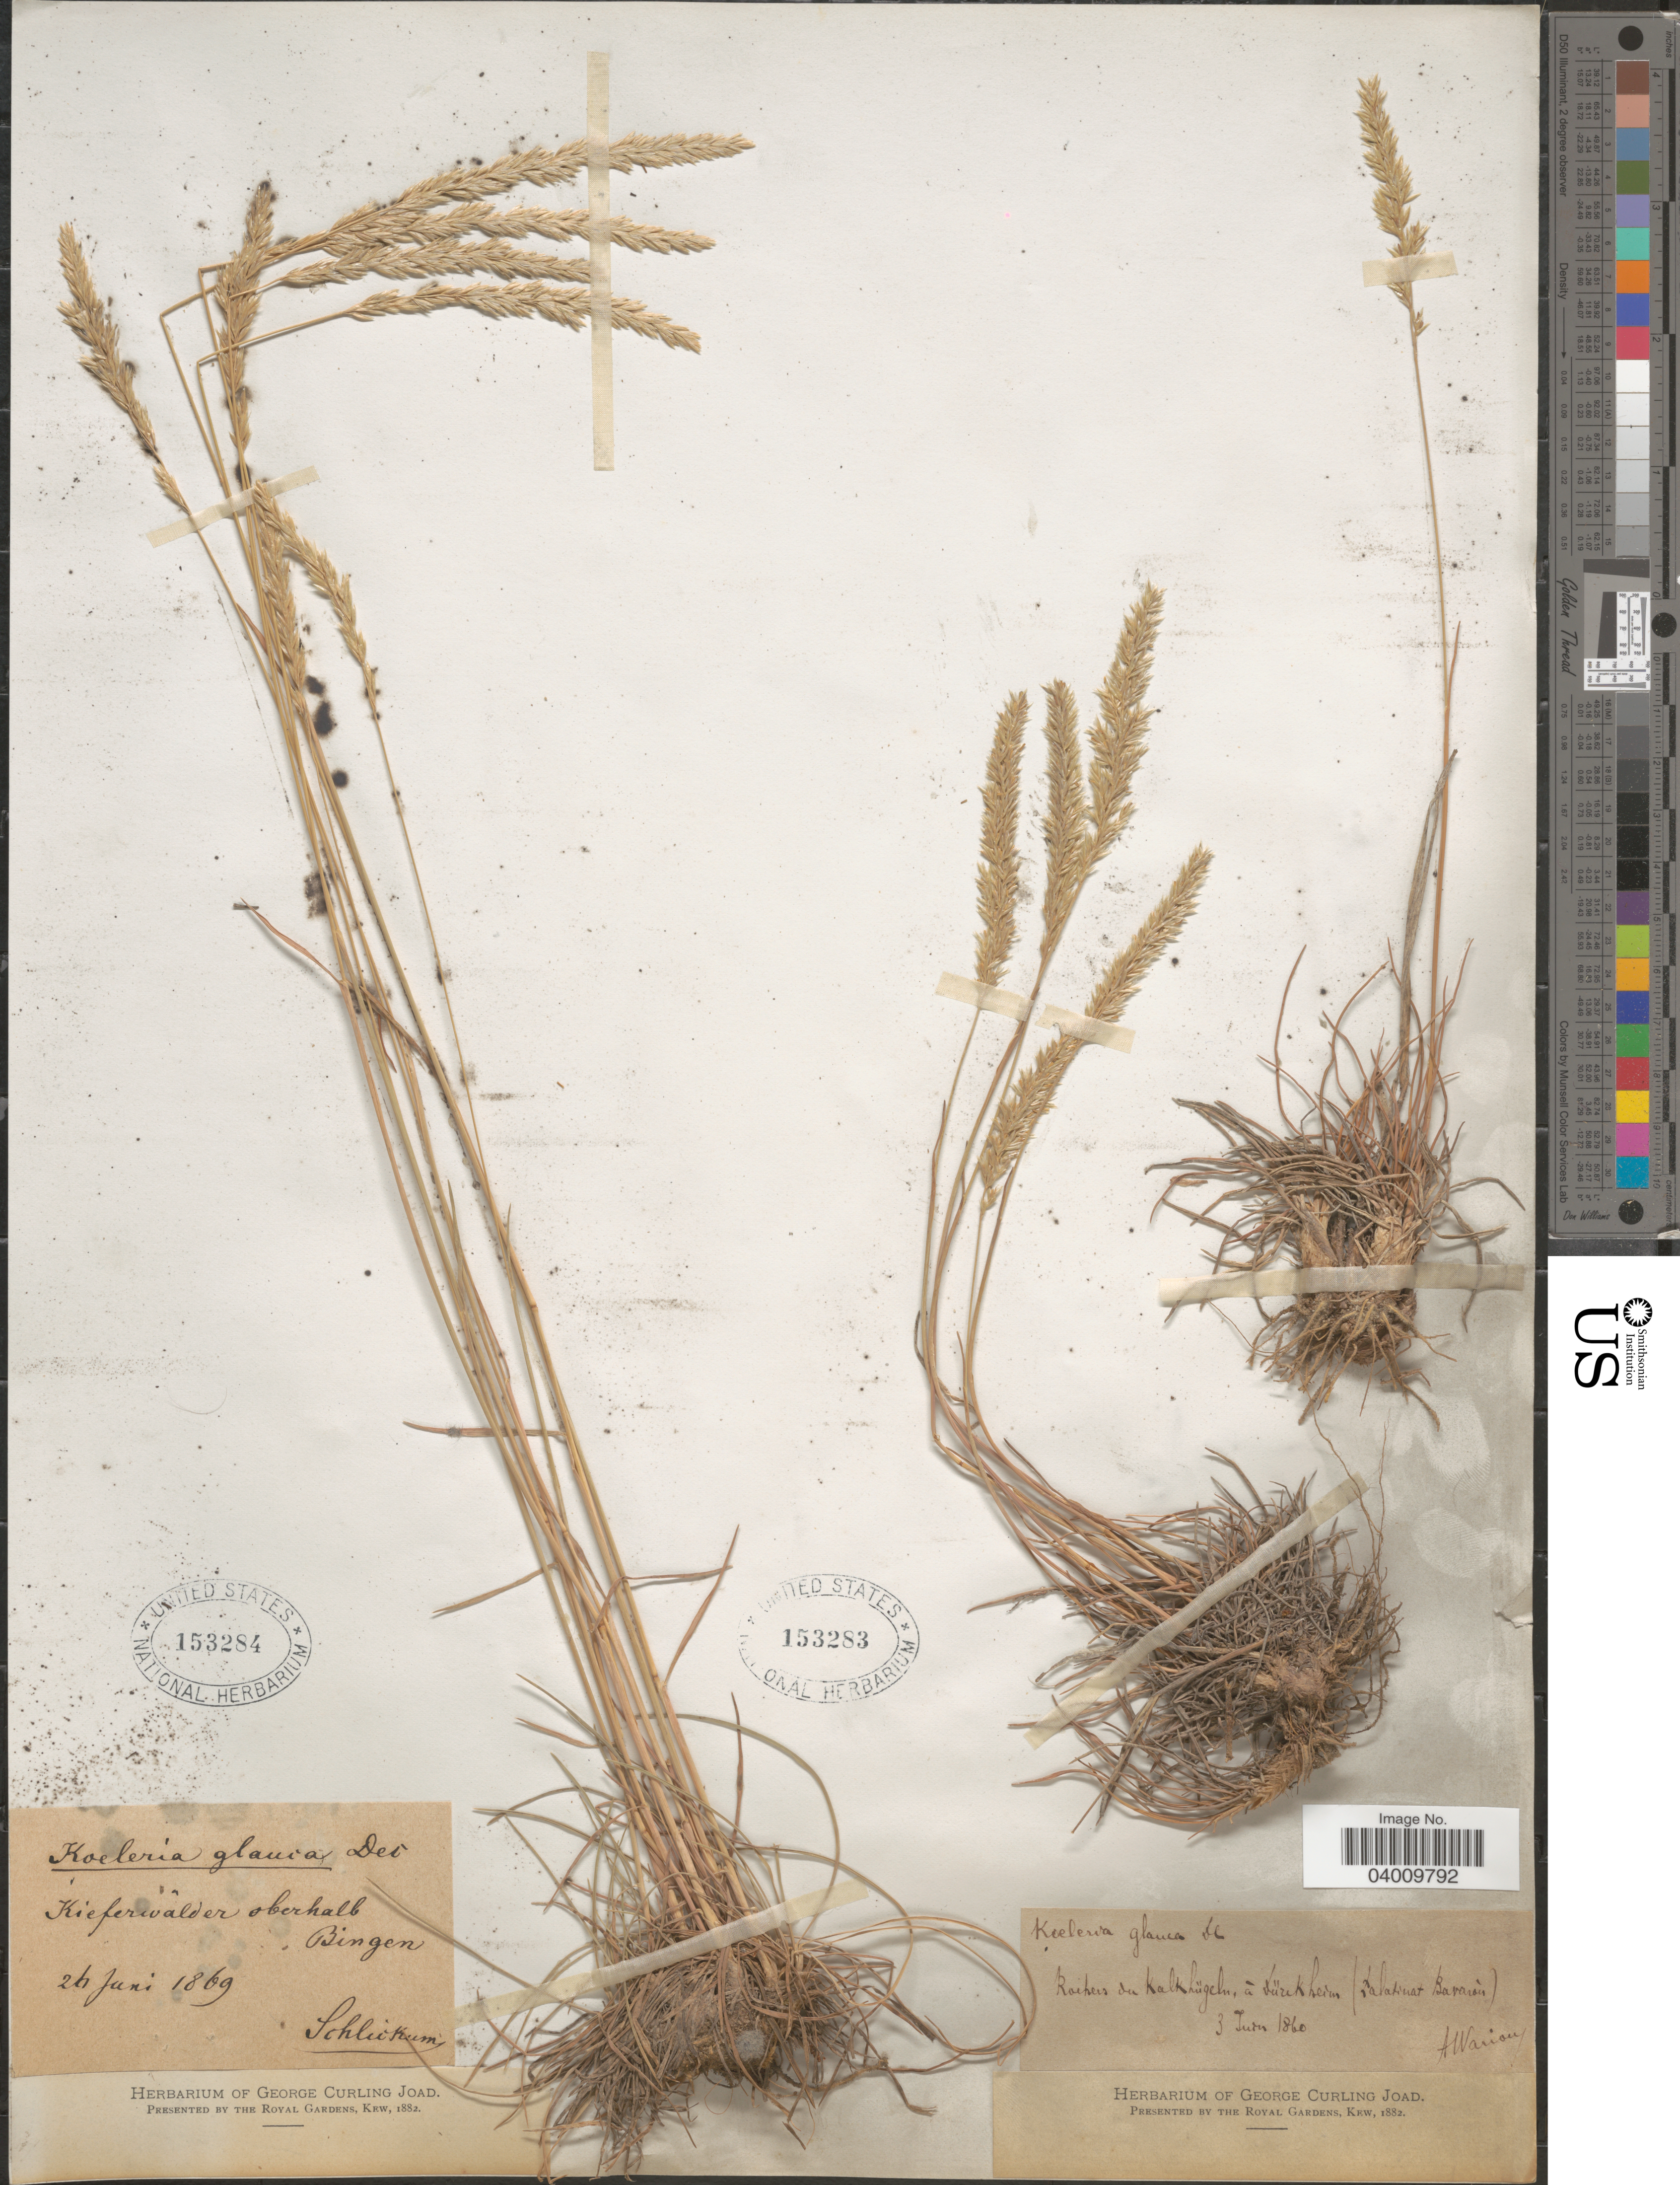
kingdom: Plantae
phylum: Tracheophyta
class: Liliopsida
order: Poales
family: Poaceae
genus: Koeleria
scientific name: Koeleria glauca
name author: (Spreng.) DC.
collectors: -. Schlickum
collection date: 1869-06-26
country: Germany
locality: Kieferwalder oberhalb. Bingen.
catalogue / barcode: US 153284